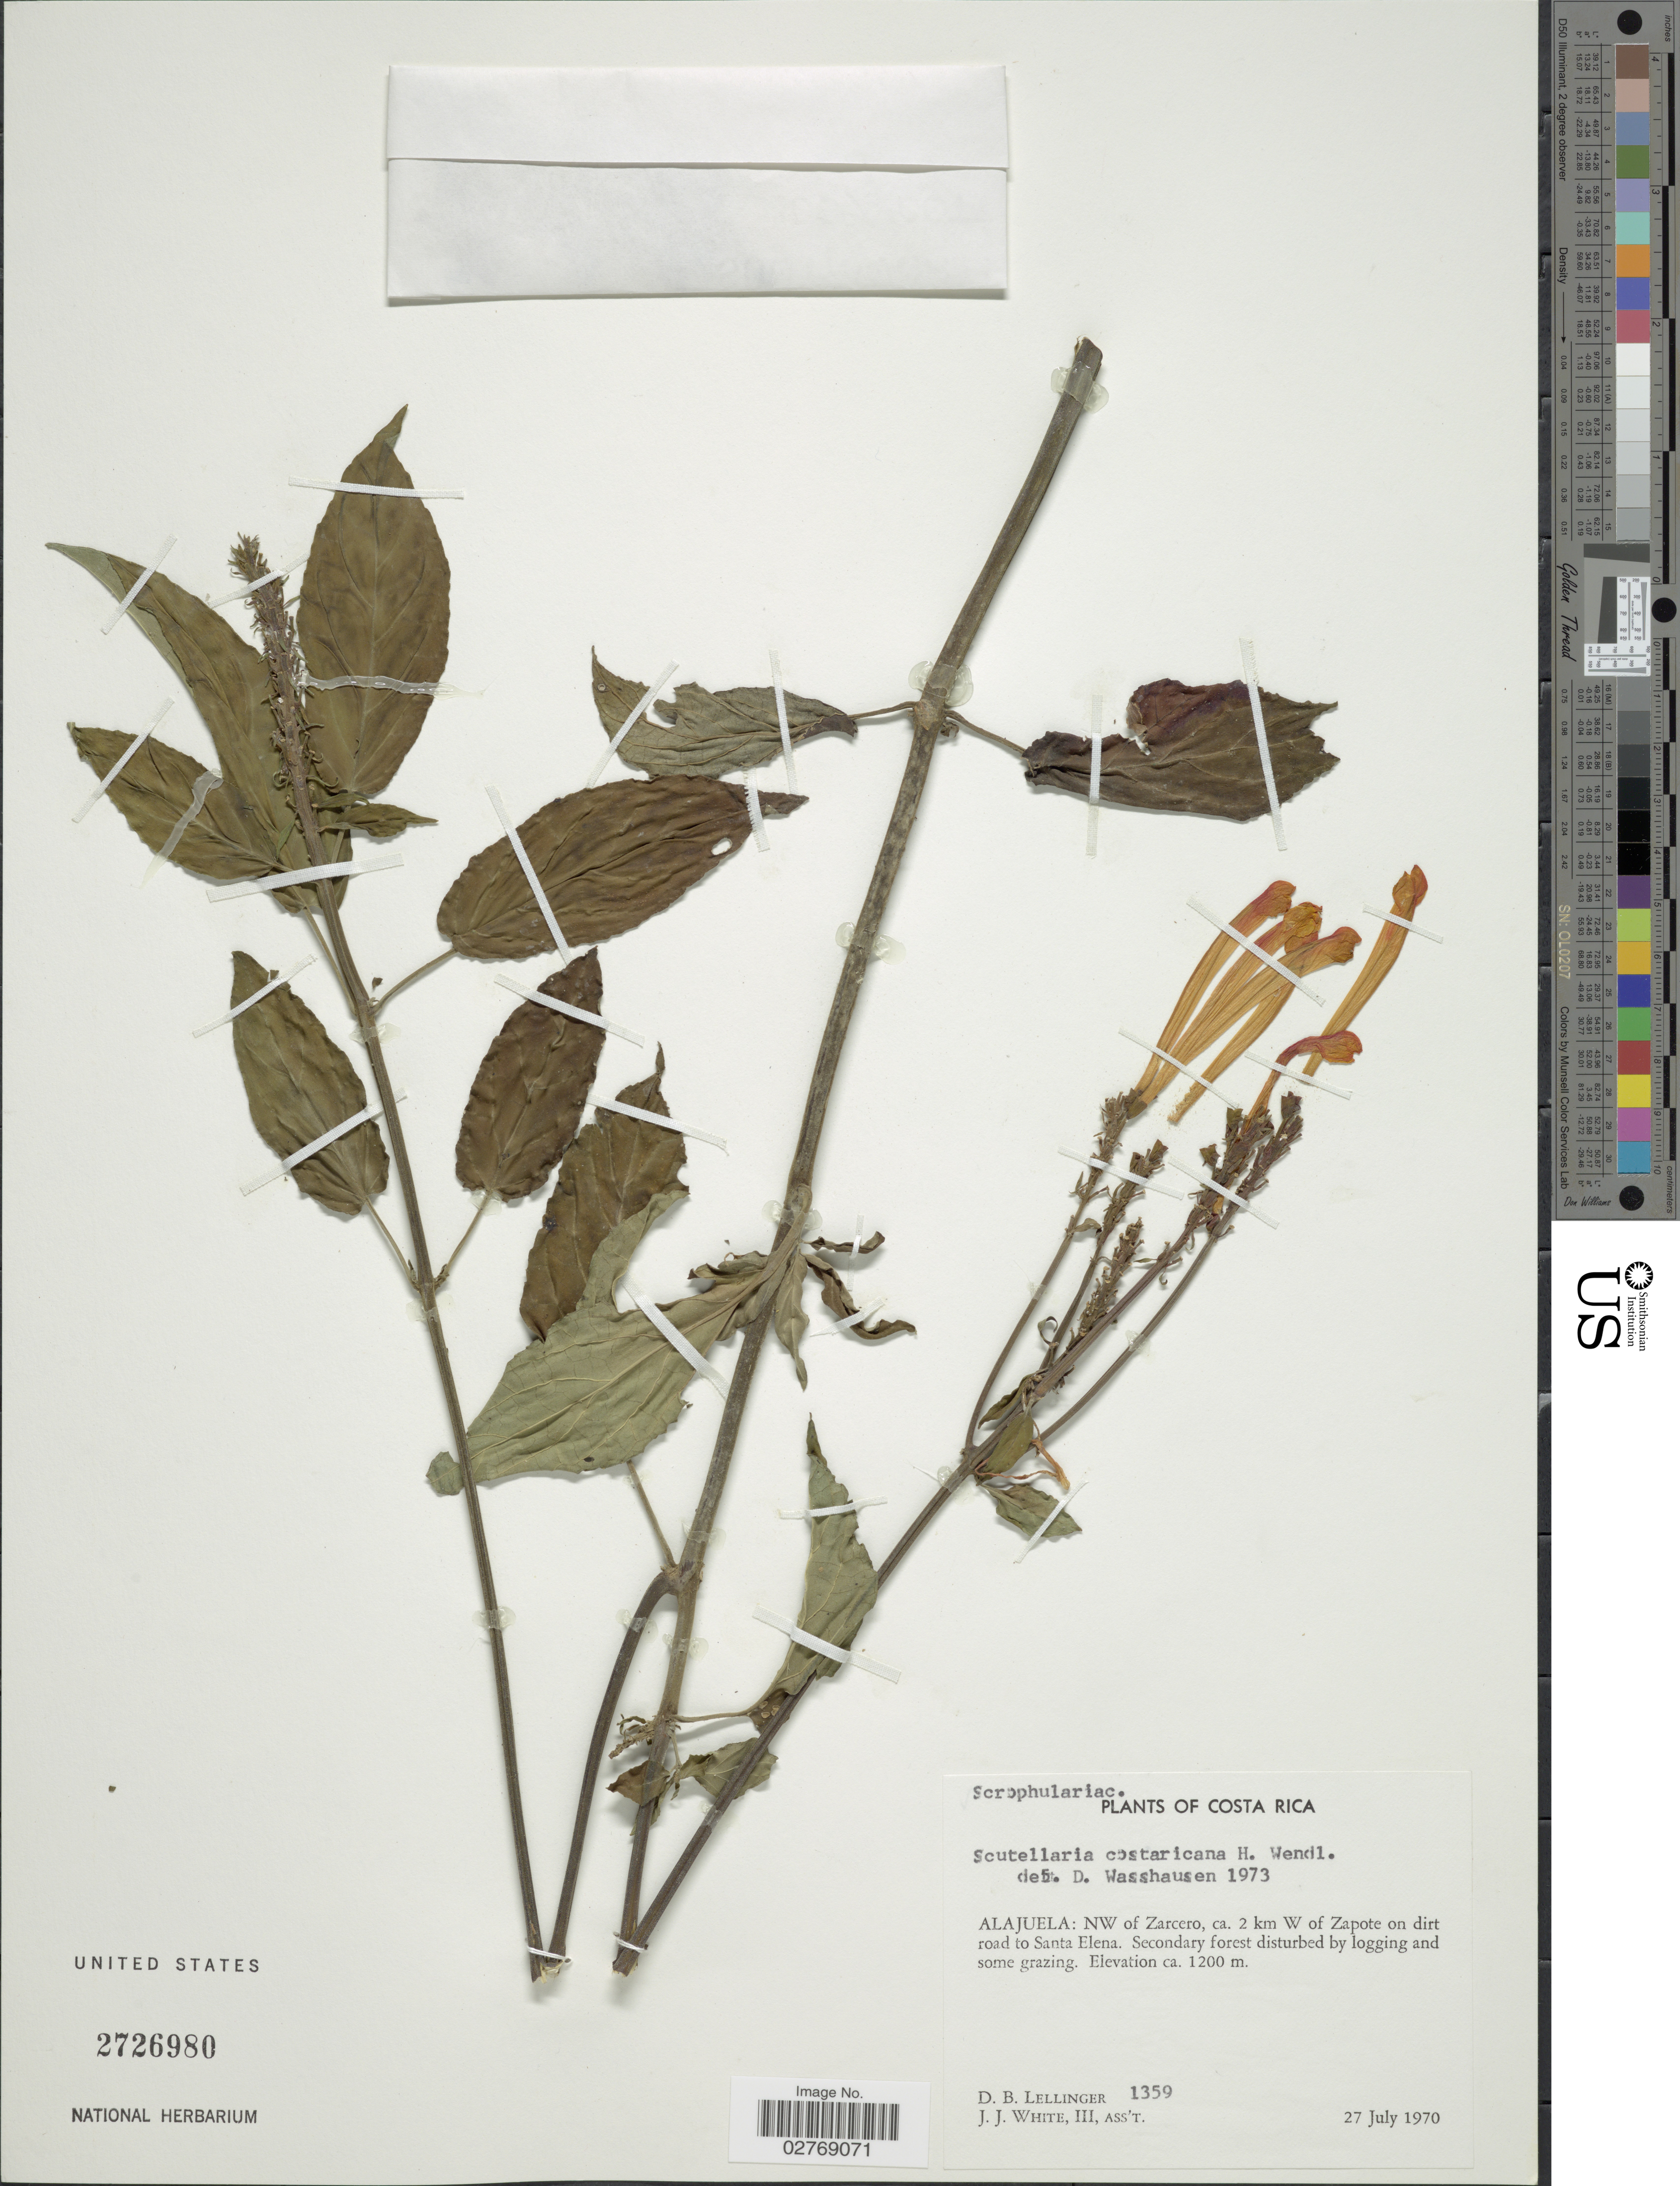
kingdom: Plantae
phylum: Tracheophyta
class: Magnoliopsida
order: Lamiales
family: Lamiaceae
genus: Scutellaria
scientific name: Scutellaria costaricana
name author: H. Wendl.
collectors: D. B. Lellinger & J. J. White III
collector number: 1359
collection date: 1970-07-27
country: Costa Rica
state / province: Alajuela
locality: NW of Zarcero, ca. 2 km W of Zapote on dirt road to Santa Elena.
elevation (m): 1200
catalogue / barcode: US 2726980